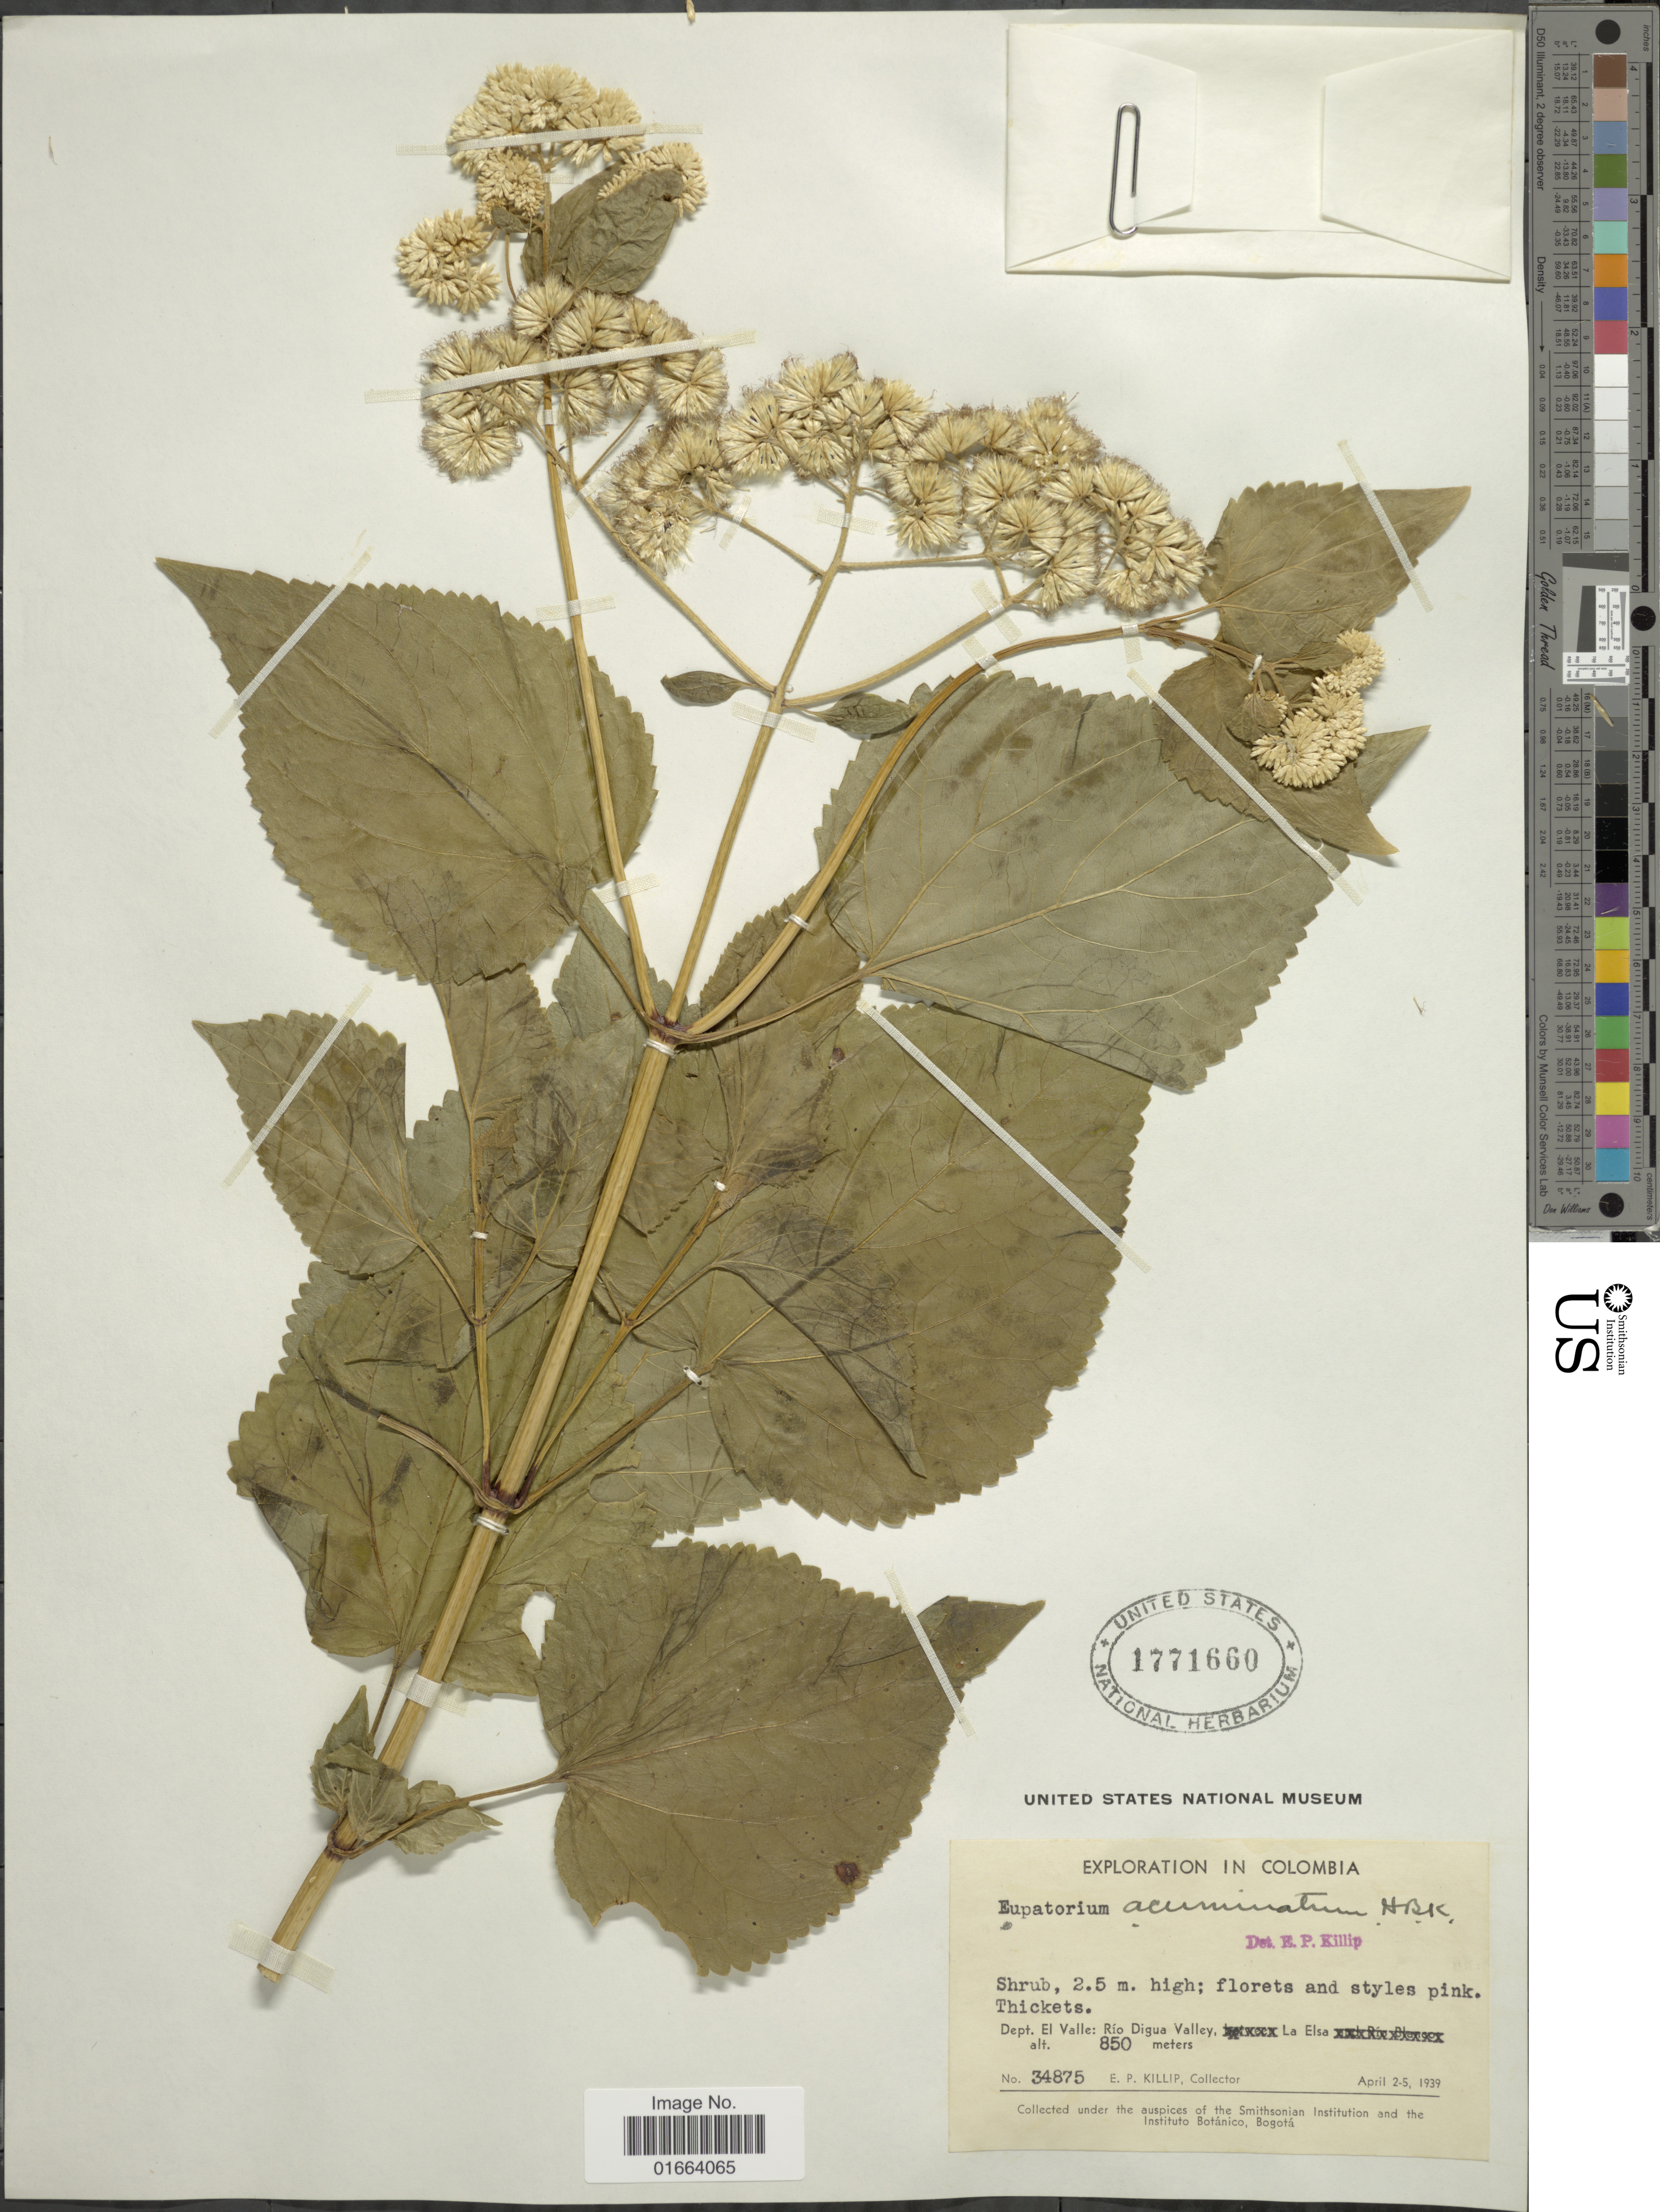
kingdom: Plantae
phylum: Tracheophyta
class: Magnoliopsida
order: Asterales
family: Asteraceae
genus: Critoniella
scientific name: Critoniella acuminata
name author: (Kunth) R.M. King & H. Rob.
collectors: E. P. Killip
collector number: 34875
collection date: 1939-04-02/1939-04-05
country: Colombia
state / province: Valle del Cauca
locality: Dept. El Valle: Río Digua Valley, La Elsa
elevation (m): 850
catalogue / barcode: US 1771660